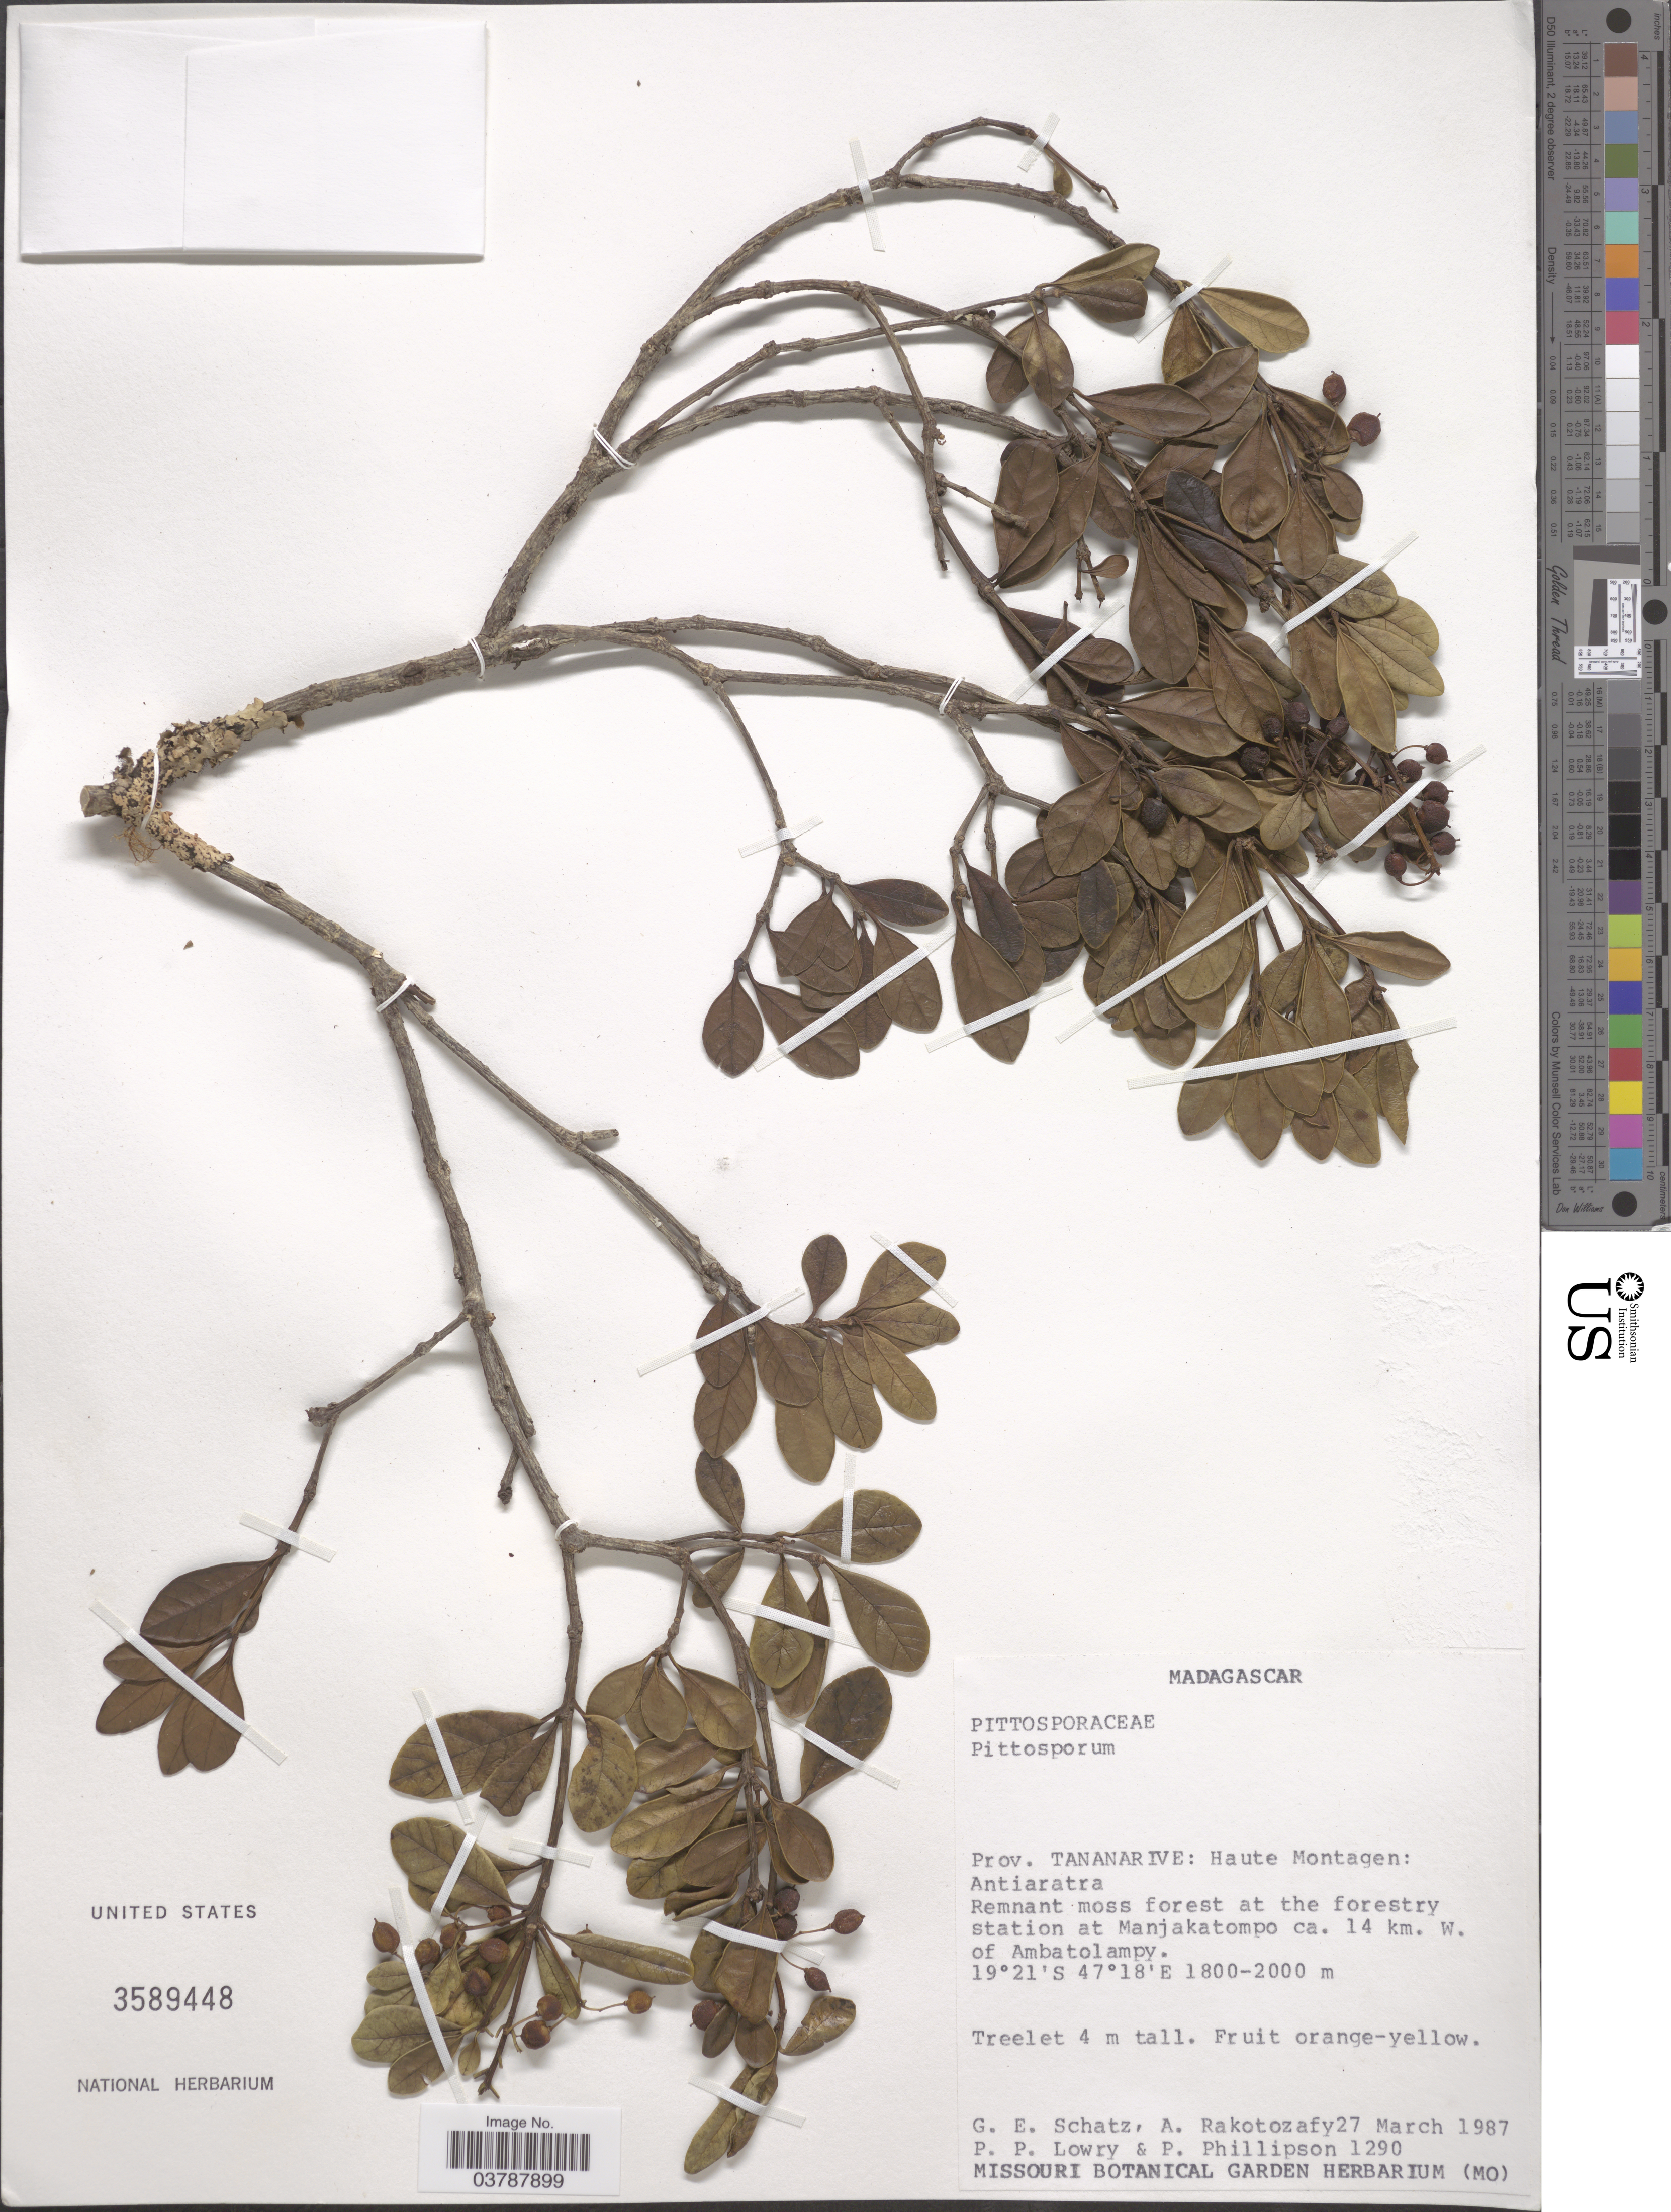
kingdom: Plantae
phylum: Tracheophyta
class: Magnoliopsida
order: Apiales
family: Pittosporaceae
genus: Pittosporum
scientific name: Pittosporum sp.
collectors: G. Schatz, A. Rakotozafy, P. Lowry & P. B. Phillipson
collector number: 1290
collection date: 1987-03-27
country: Madagascar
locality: Prov. Tananarive: Haute Montagen: Antiaratra. Remnant moss forest at the forestry station at Manjakatompo ca. 14 km. W. of Ambatolampy.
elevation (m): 1800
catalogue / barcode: US 3589448